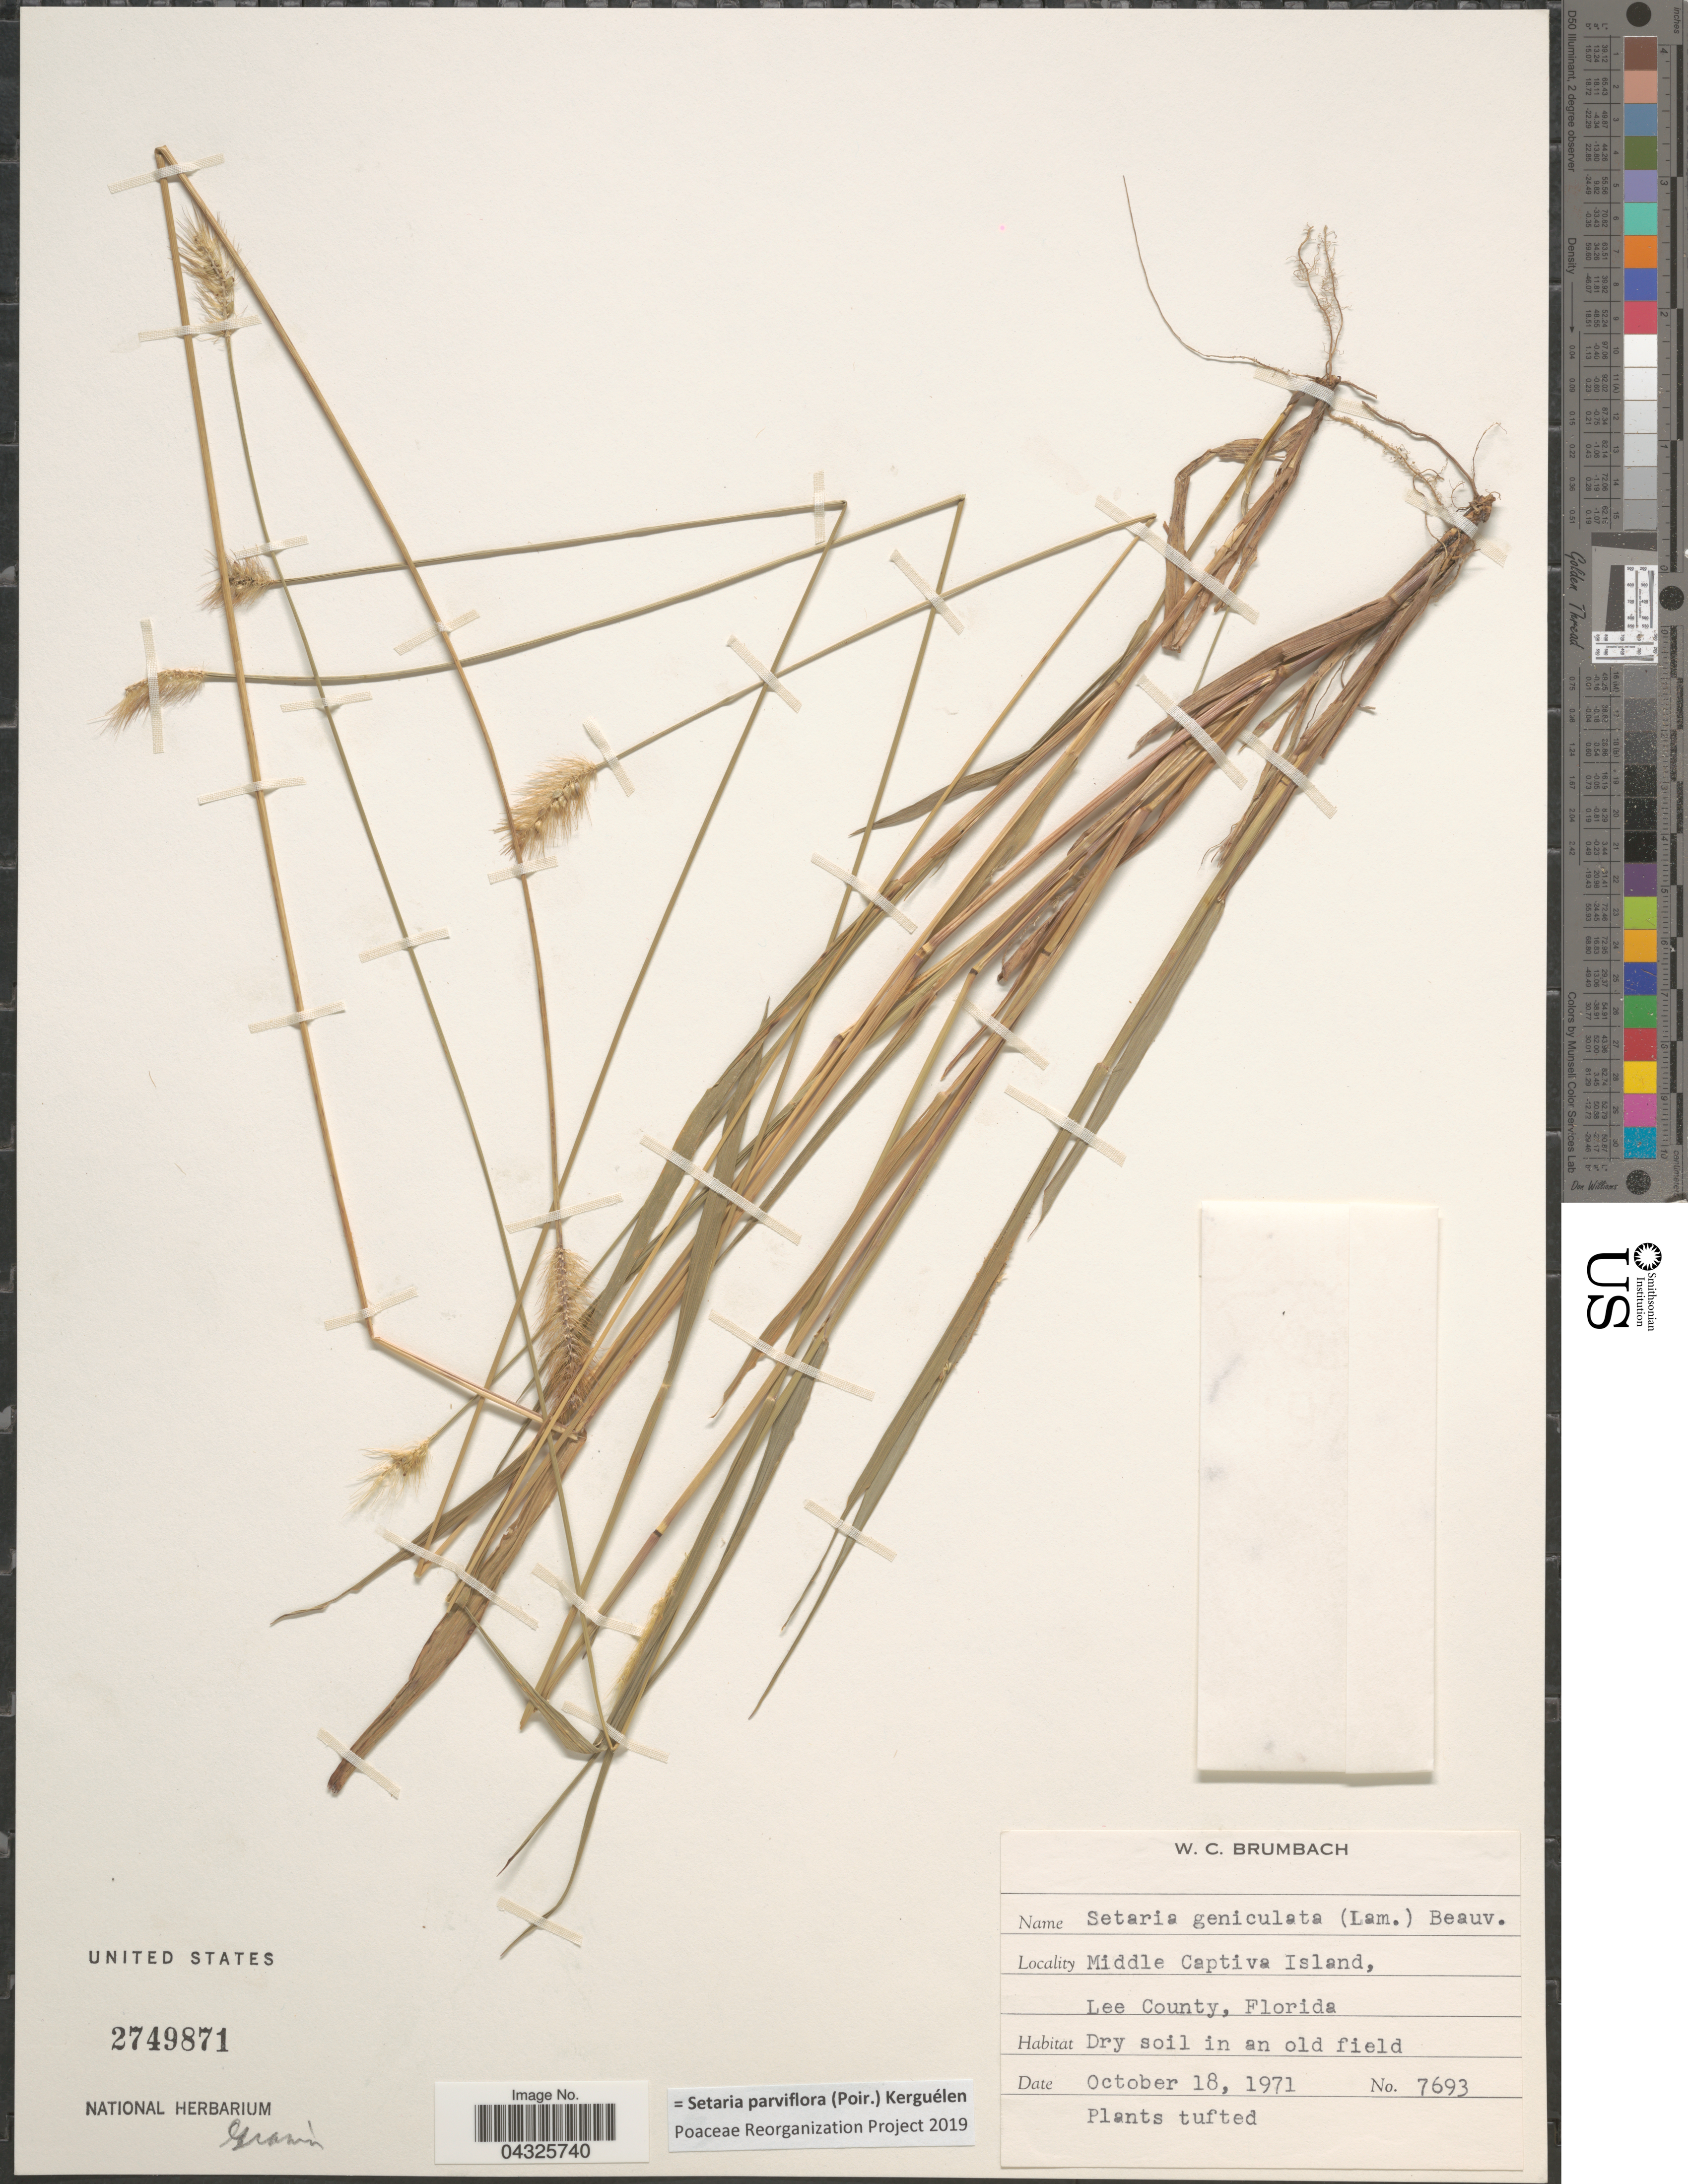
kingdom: Plantae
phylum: Tracheophyta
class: Liliopsida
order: Poales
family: Poaceae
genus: Setaria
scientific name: Setaria parviflora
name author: (Poir.) Kerguélen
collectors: W. C. Brumbach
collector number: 7693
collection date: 1971-10-18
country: United States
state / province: Florida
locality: Middle Captiva Island, Lee County.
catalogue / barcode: US 2749871